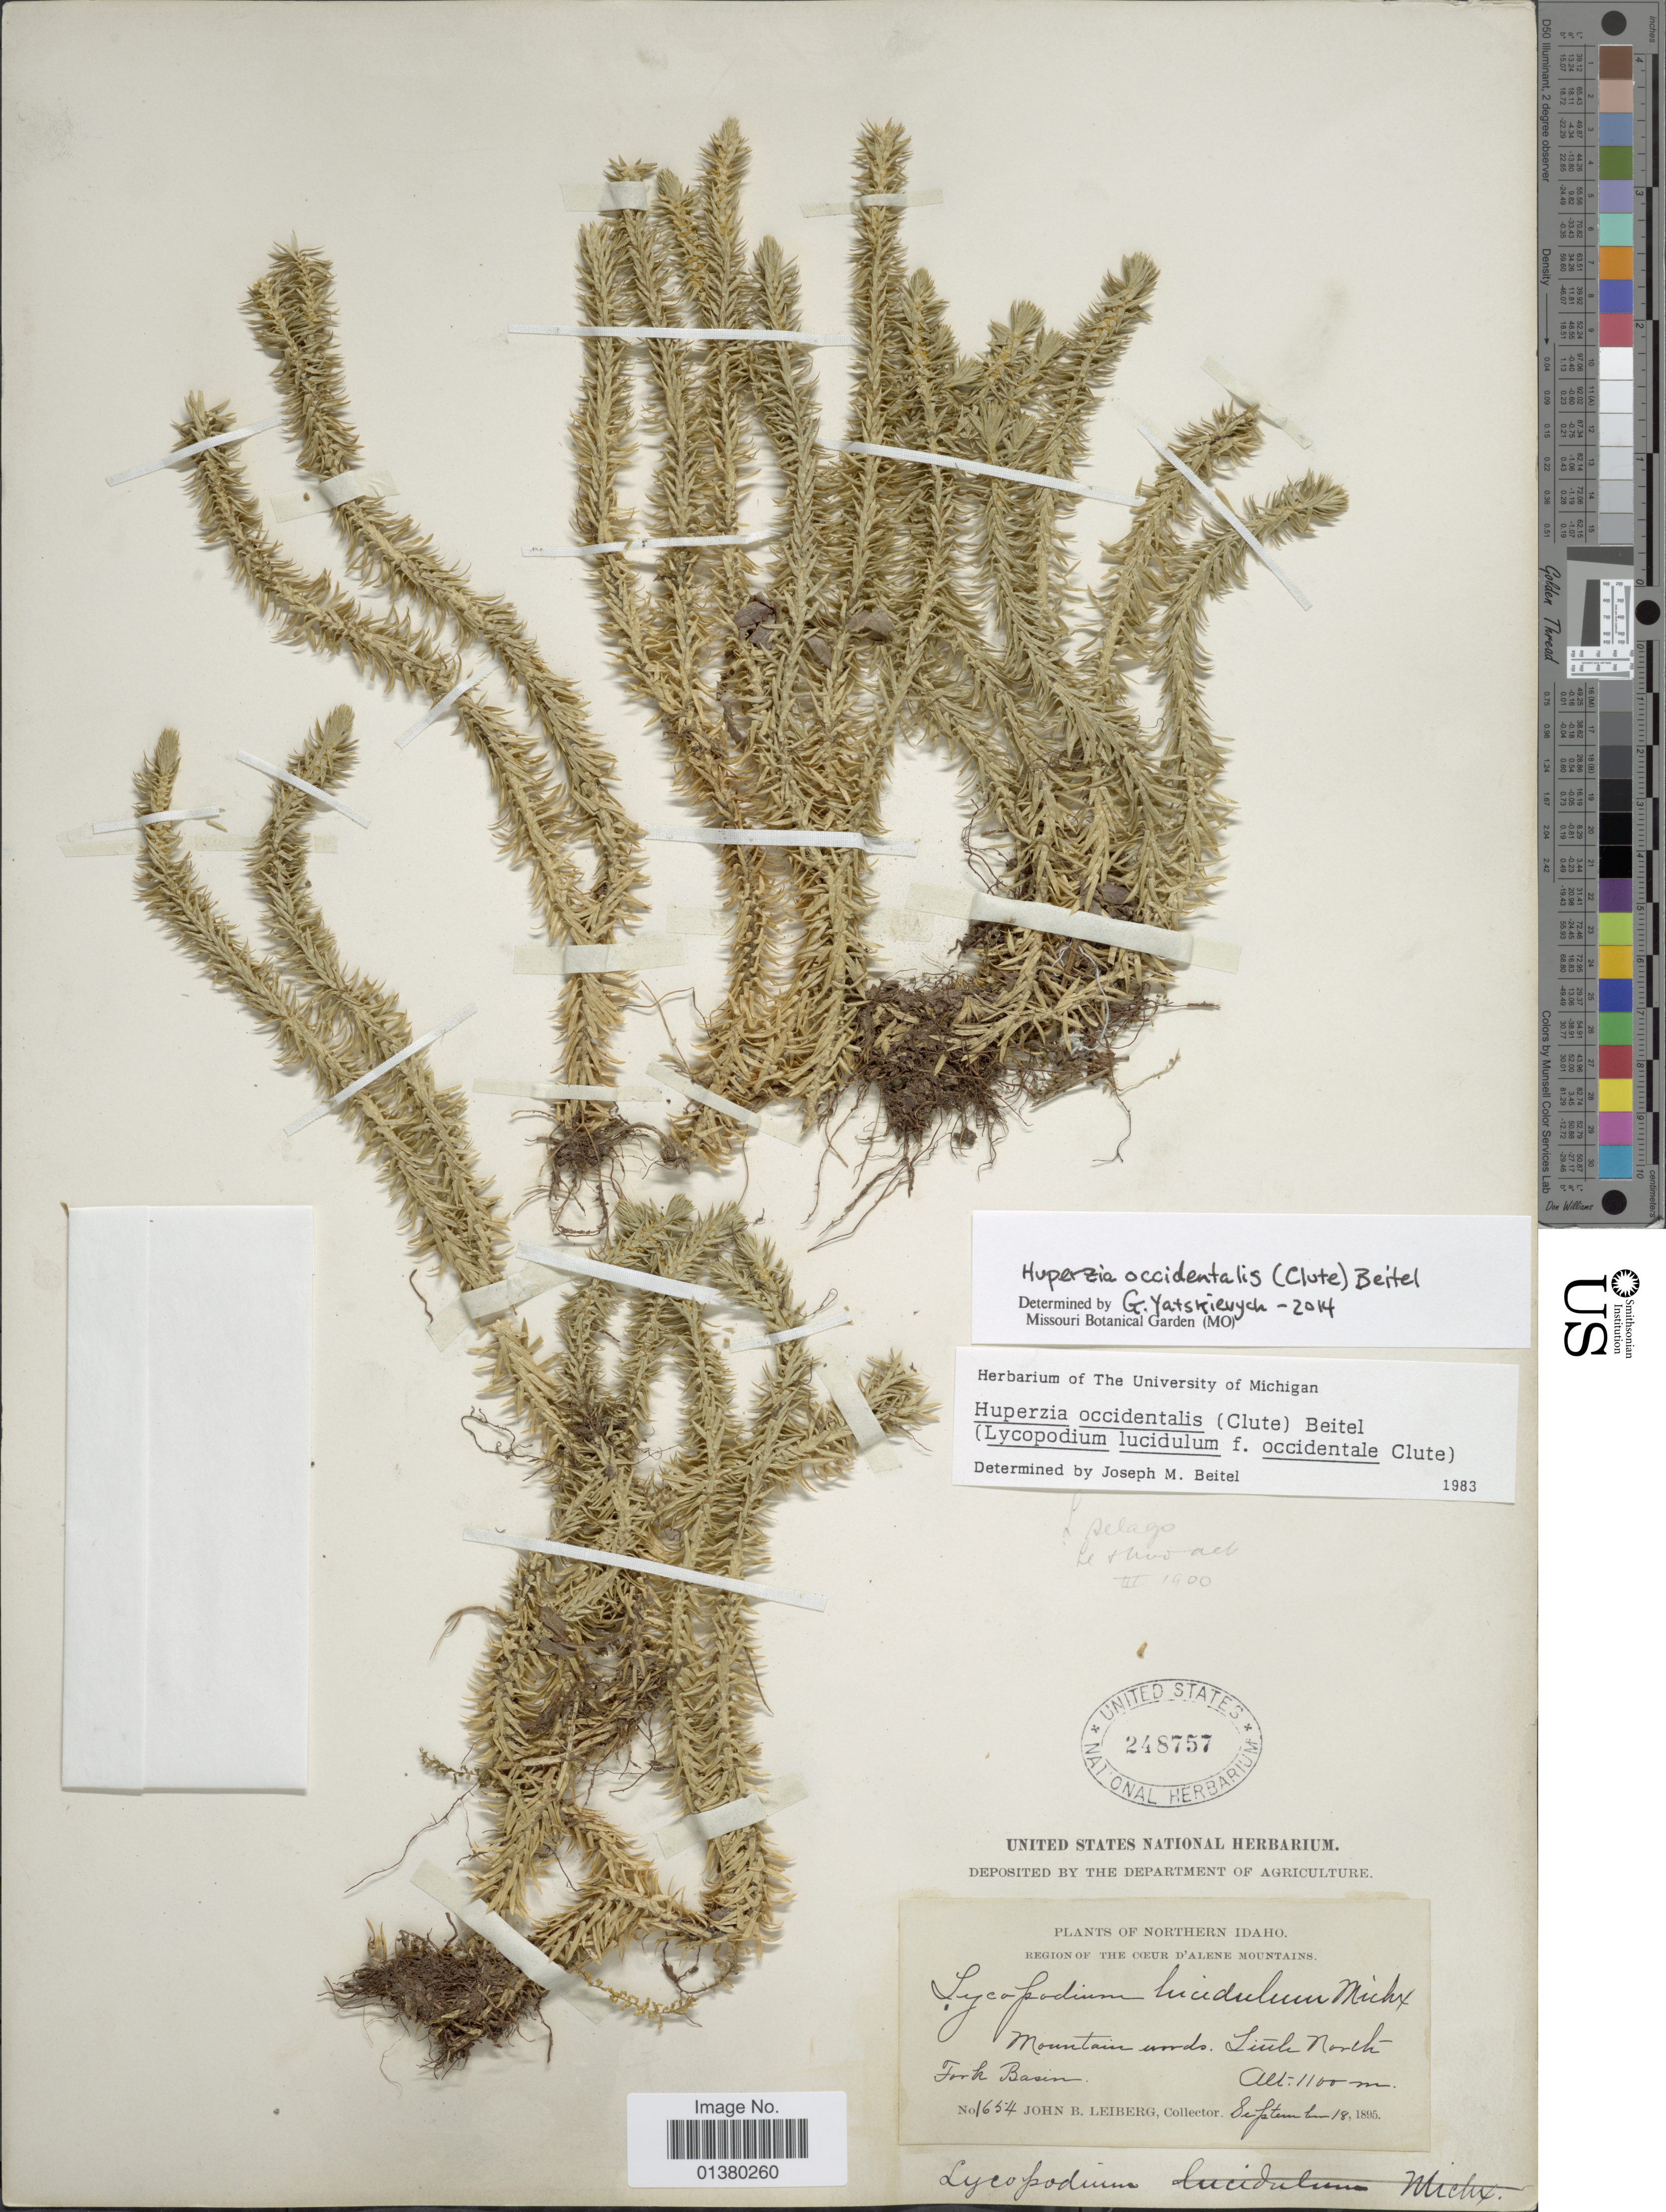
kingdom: Plantae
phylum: Tracheophyta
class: Lycopodiopsida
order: Lycopodiales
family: Lycopodiaceae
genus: Huperzia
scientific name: Huperzia lucidula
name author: (Michx.) Trevis.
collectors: J. B. Leiberg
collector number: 1654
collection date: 1895-09-18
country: United States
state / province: Idaho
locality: Northern Idaho, Region of the Coeur d'Alene Mountains. Mountain woods, Little North Fork Basin.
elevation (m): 1100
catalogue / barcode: US 248757